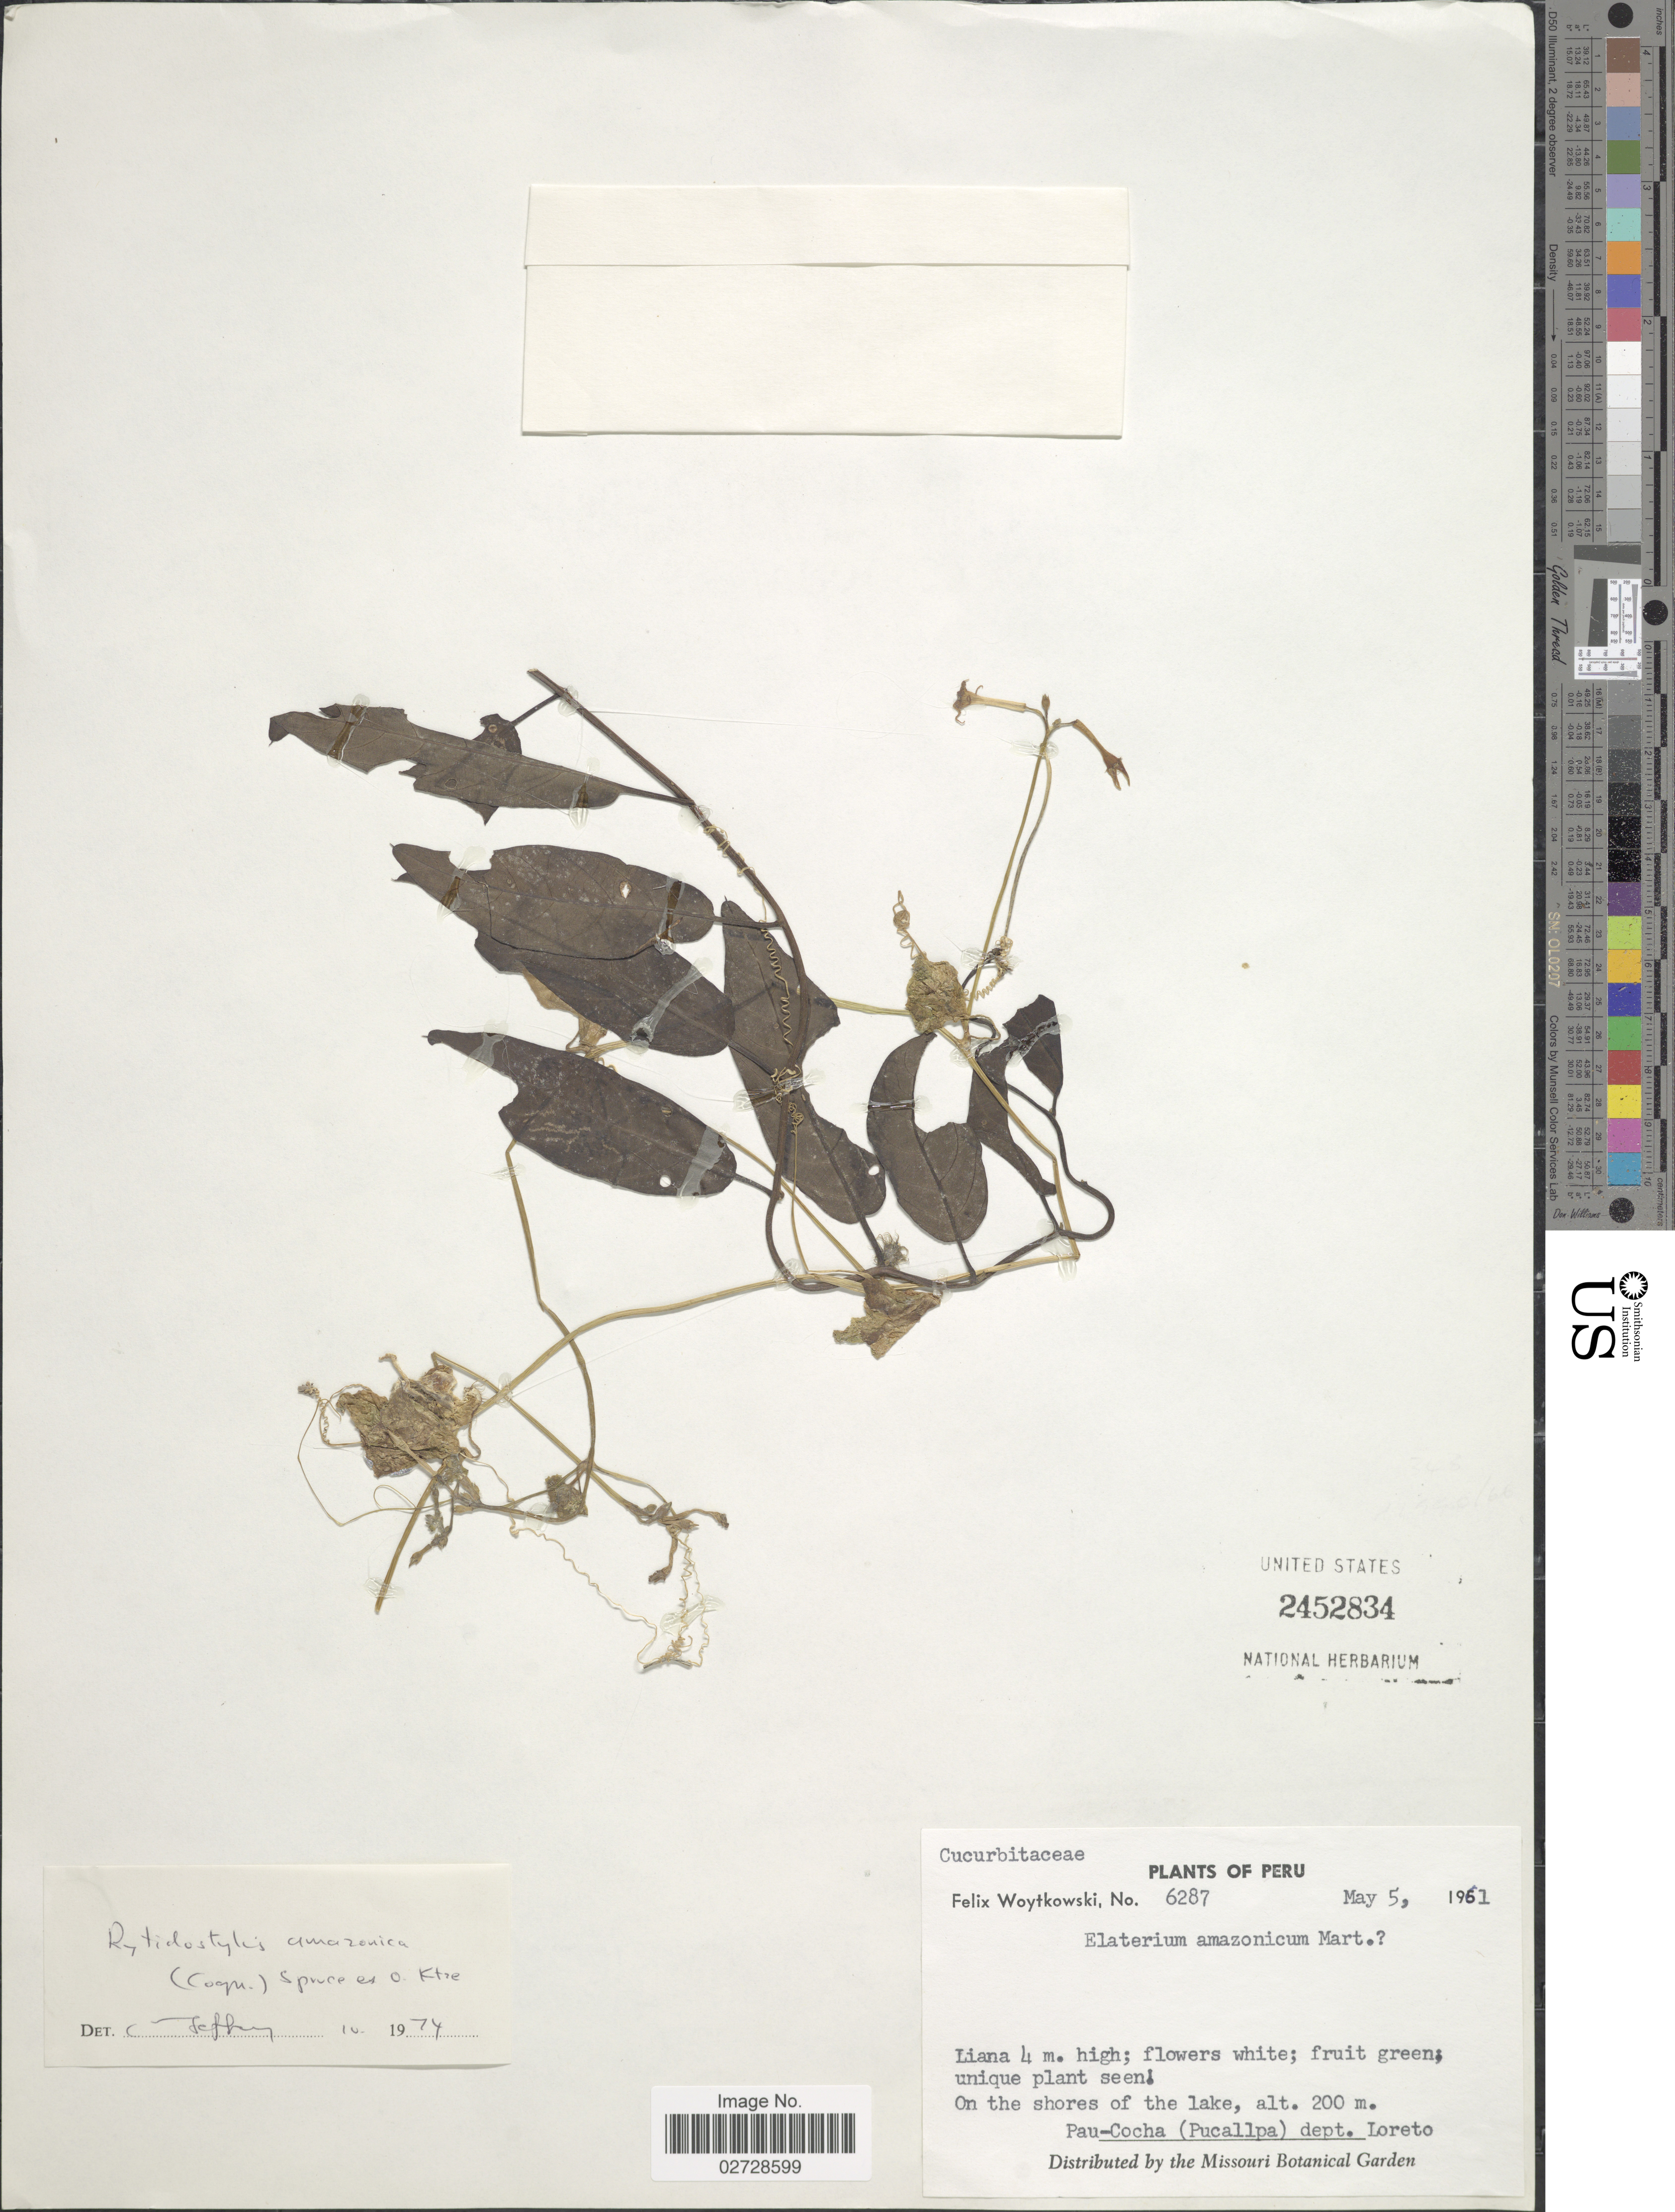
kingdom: Plantae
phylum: Tracheophyta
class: Magnoliopsida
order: Cucurbitales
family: Cucurbitaceae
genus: Cyclanthera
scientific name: Cyclanthera carthagenensis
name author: (Jacq.) H. Schaef. & S.S. Renner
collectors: F. Woytkowski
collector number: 6287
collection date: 1961-05-05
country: Peru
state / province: Loreto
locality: On the shore of the lake, Pau-Cocha (Pucallpa).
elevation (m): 200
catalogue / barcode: US 2452834